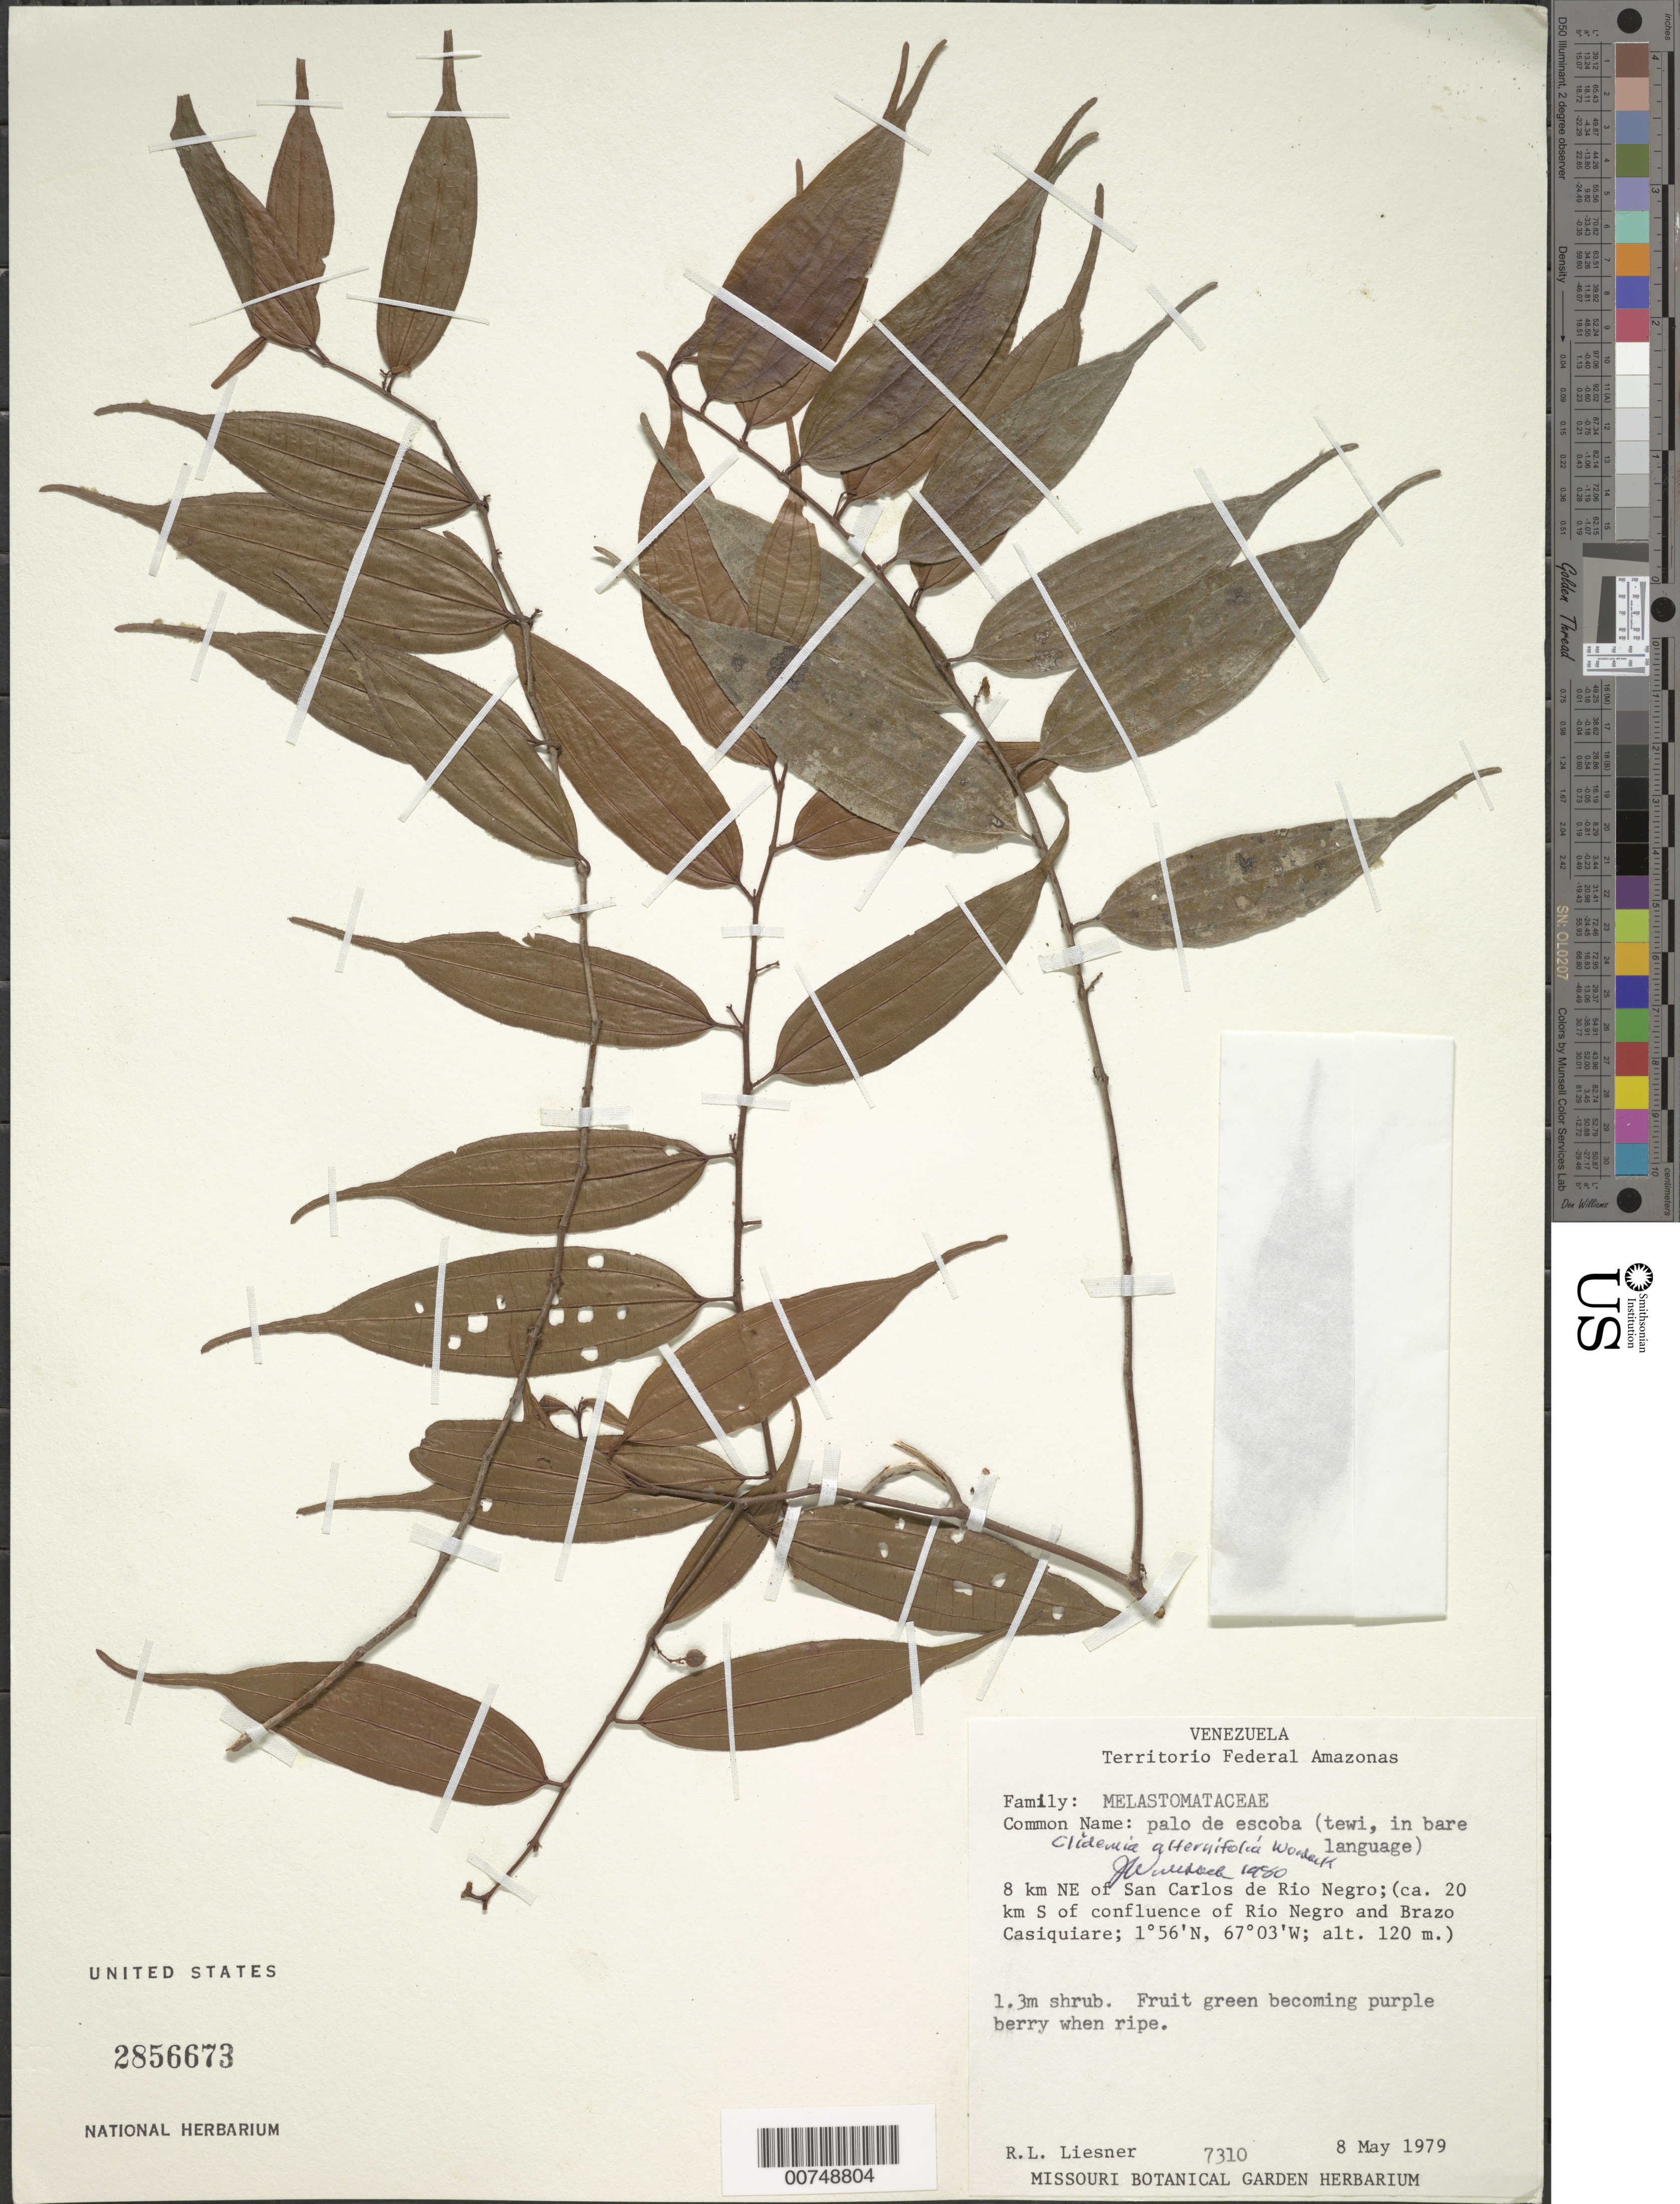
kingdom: Plantae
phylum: Tracheophyta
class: Magnoliopsida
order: Myrtales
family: Melastomataceae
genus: Clidemia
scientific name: Clidemia alternifolia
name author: Wurdack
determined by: Wurdack, John J., (US), US (UNITED STATES)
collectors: R. L. Liesner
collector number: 7310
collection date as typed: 8-May-79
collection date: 1979-05-08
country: Venezuela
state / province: Amazonas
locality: San Carlos de Río Negro, 8 km NE of; ca 20 km S of confluence of Río Negro and Brazo Casiquiare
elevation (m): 120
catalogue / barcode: US 2856673